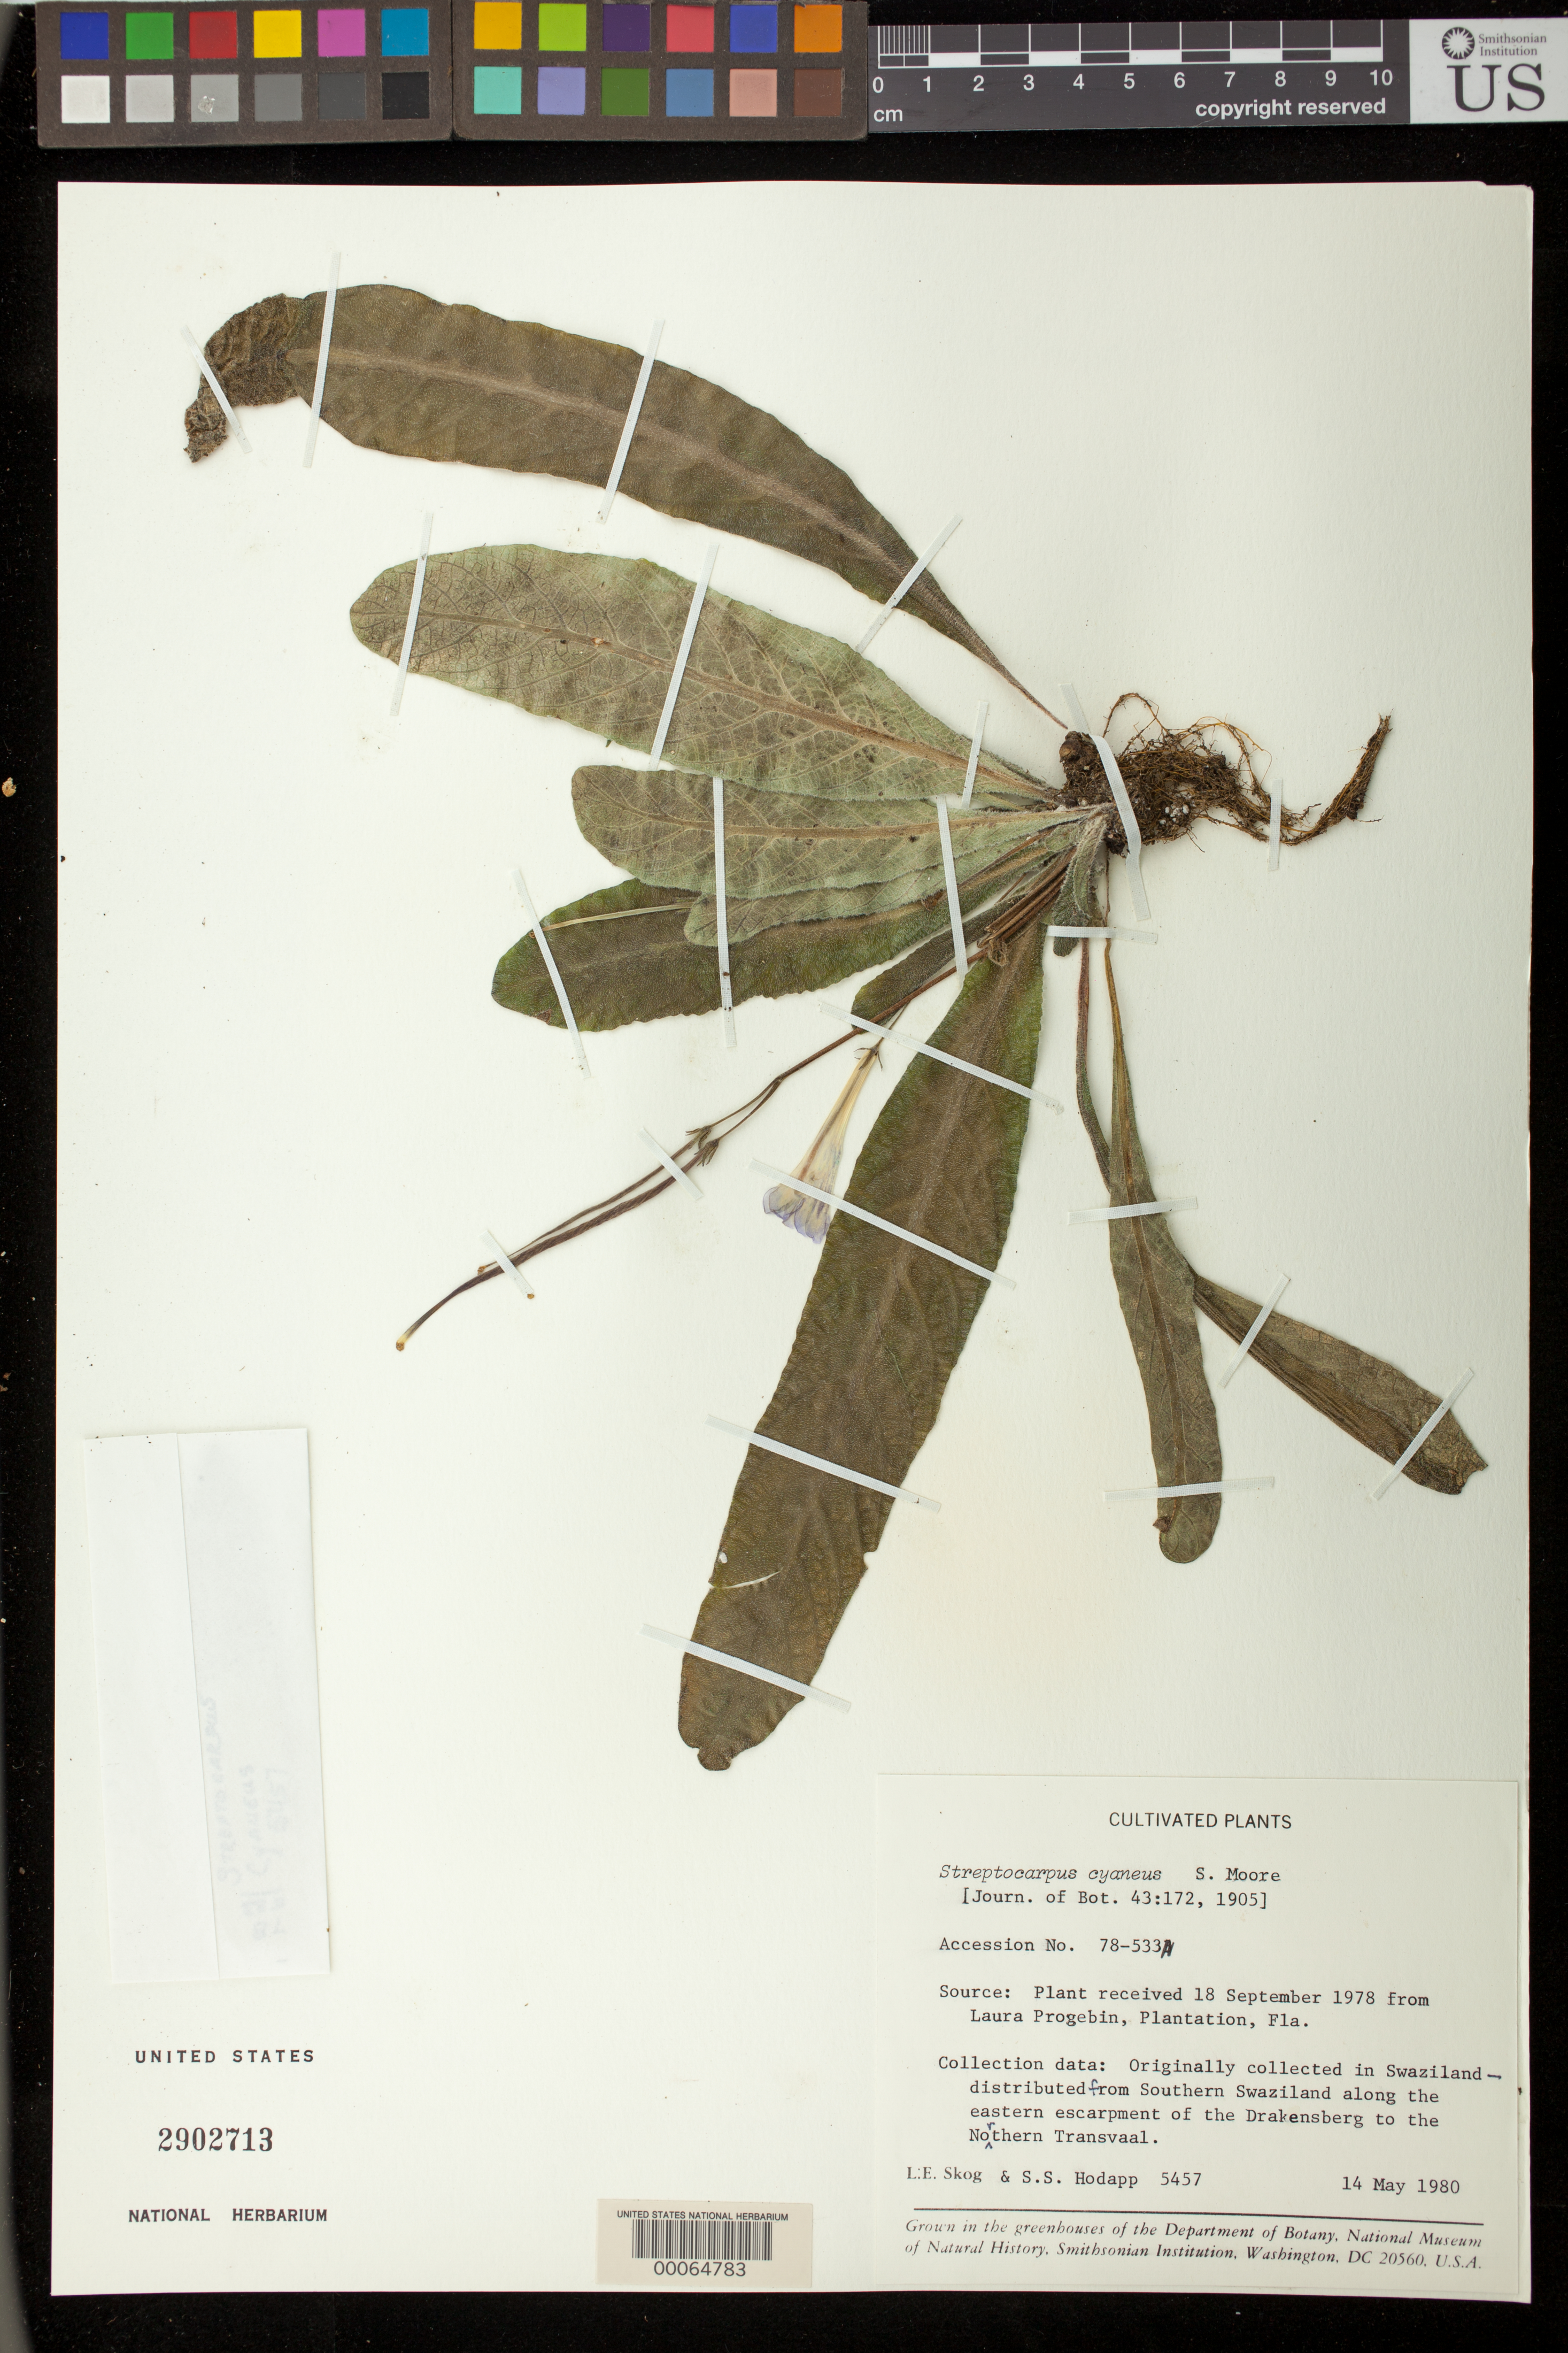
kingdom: Plantae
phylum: Tracheophyta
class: Magnoliopsida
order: Lamiales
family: Gesneriaceae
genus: Streptocarpus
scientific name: Streptocarpus cyaneus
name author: S. Moore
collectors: L. E. Skog & S. Hodapp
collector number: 5457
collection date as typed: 14 May 1980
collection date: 1980-05-14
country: Eswatini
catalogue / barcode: US 2902713